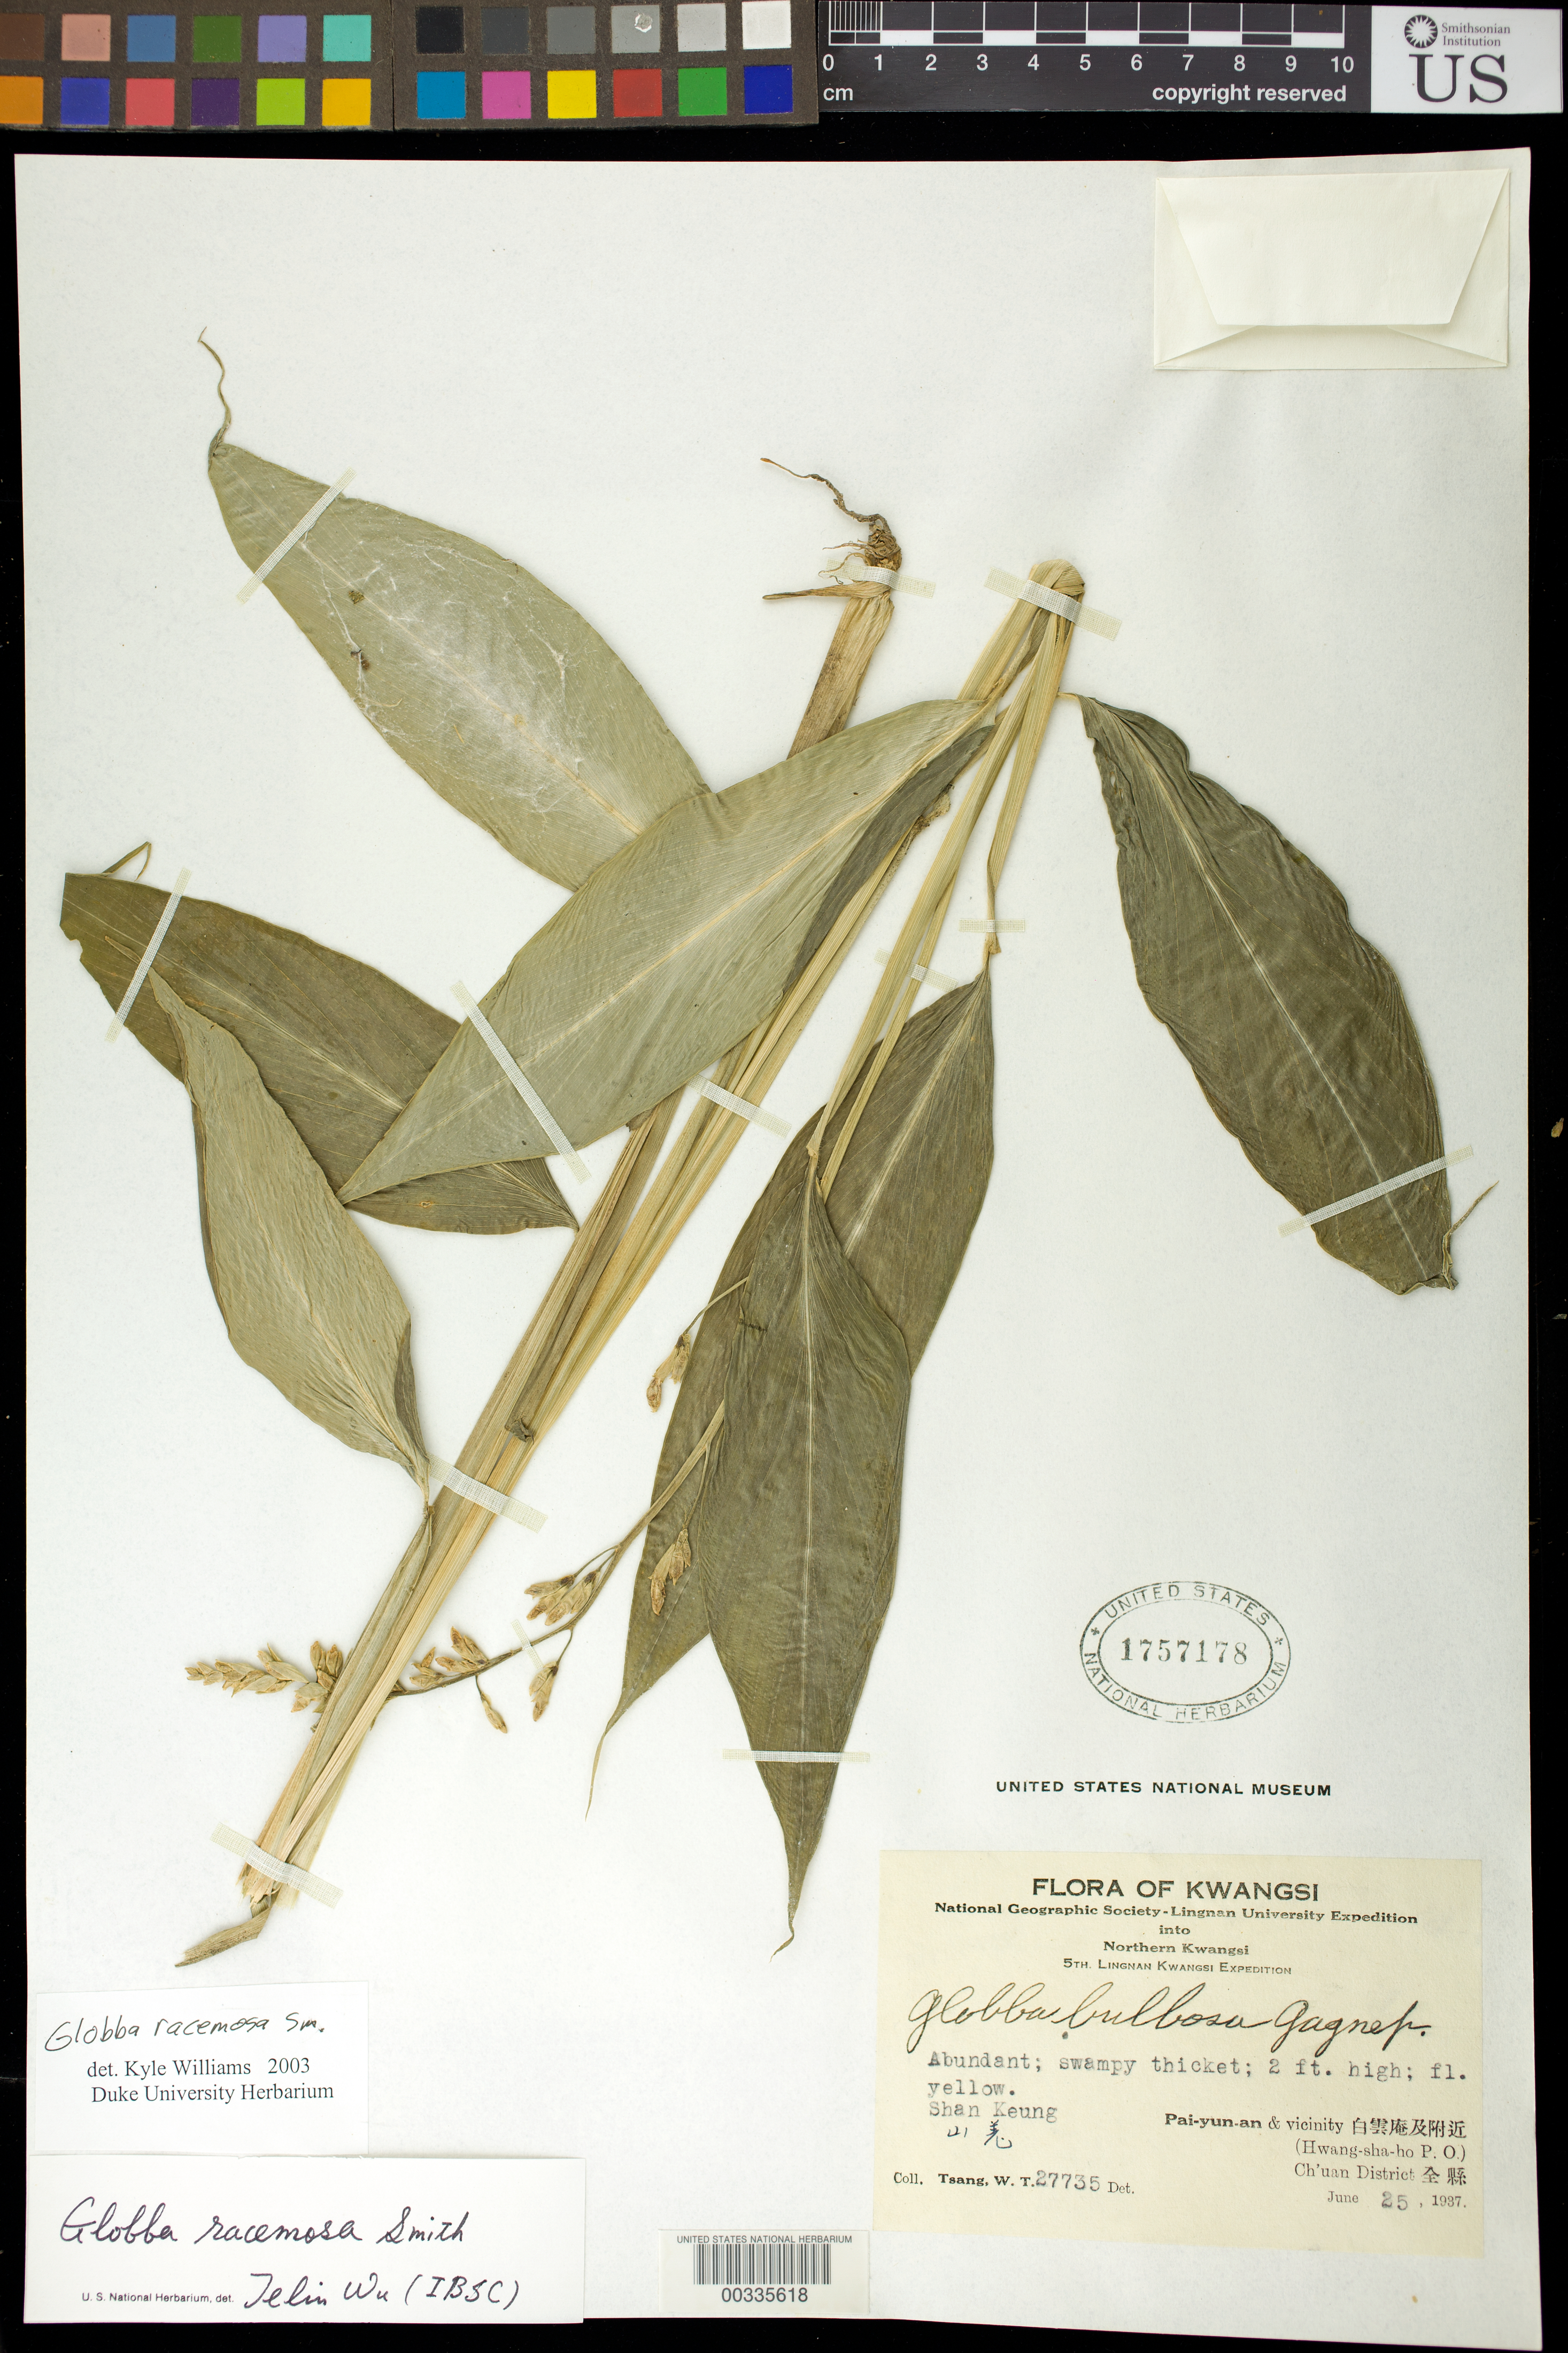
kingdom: Plantae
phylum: Tracheophyta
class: Liliopsida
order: Zingiberales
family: Zingiberaceae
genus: Globba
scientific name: Globba racemosa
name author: Sm.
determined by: Wu, Te-Ling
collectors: W. T. Tsang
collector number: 27735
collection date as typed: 25 Jun 1937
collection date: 1937-06-25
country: China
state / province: Guangxi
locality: Pai-yun-an and vicinity, (hwang-sha-ho p.o.), ch'uan dist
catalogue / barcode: US 1757178